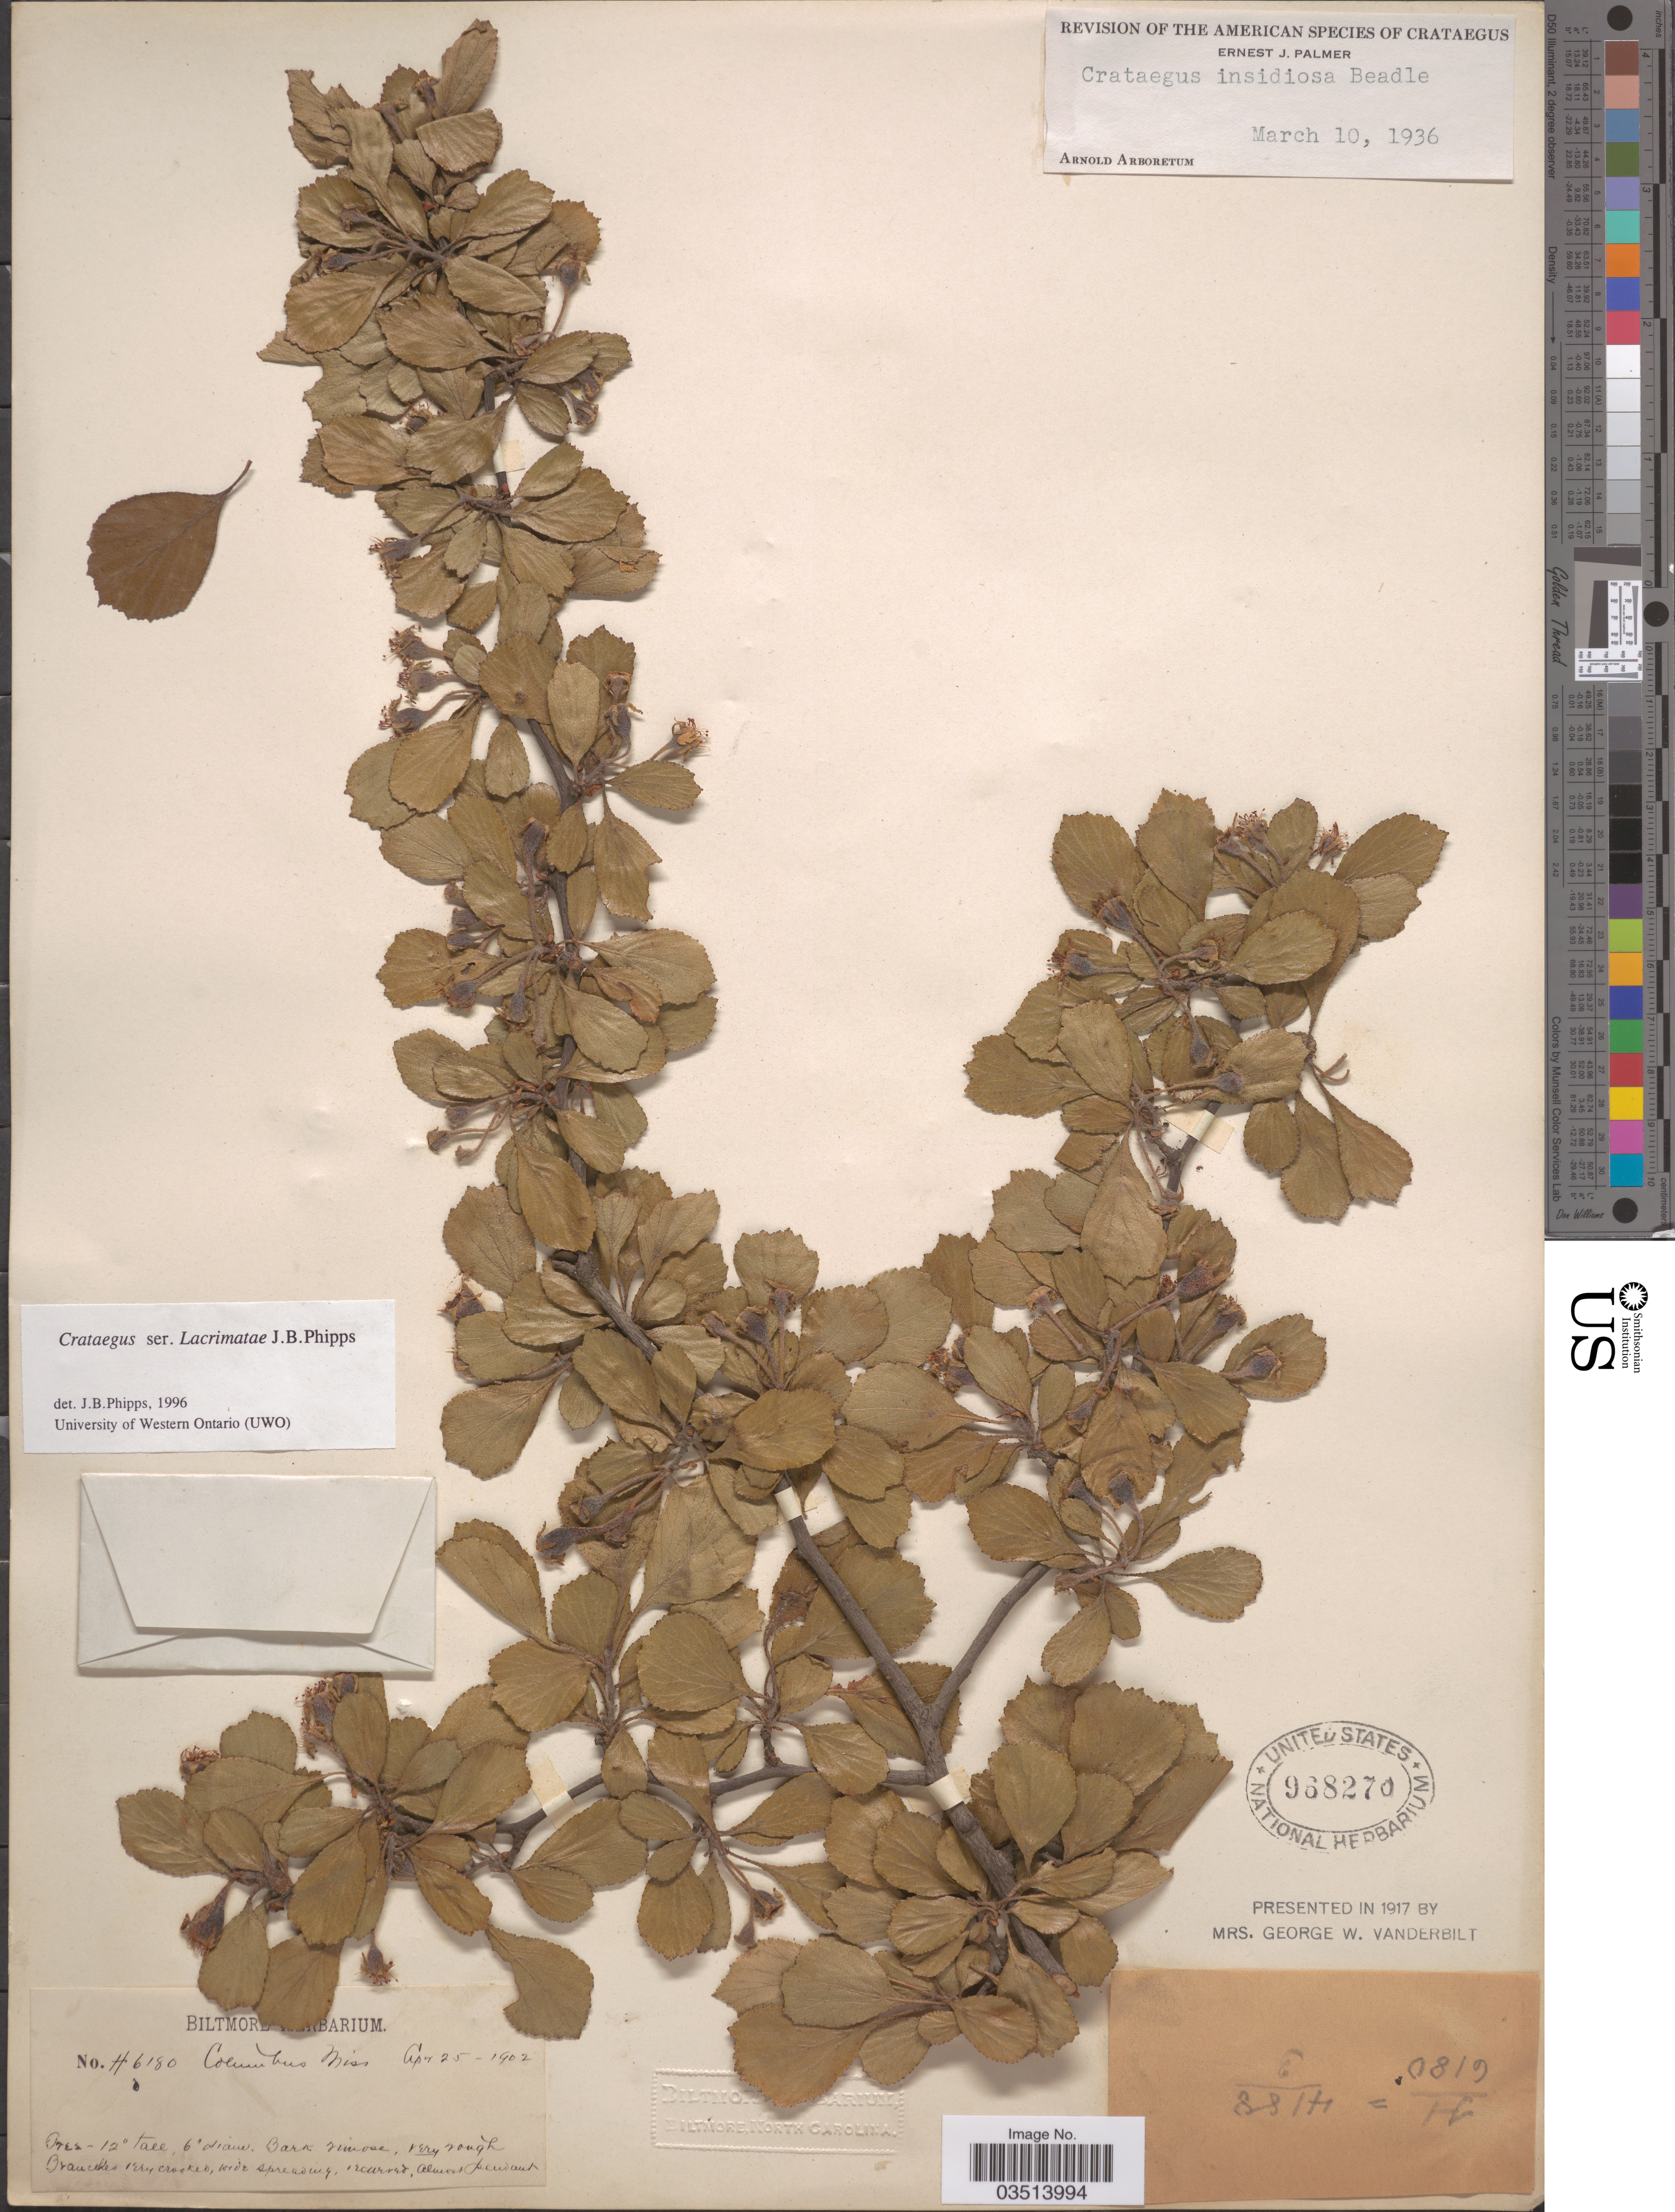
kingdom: Plantae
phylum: Tracheophyta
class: Magnoliopsida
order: Rosales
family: Rosaceae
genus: Crataegus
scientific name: Crataegus condigna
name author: Beadle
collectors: ex herb. Biltmore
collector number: H6180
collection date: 1902-04-25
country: United States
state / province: Mississippi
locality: Columbus.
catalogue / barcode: US 968270